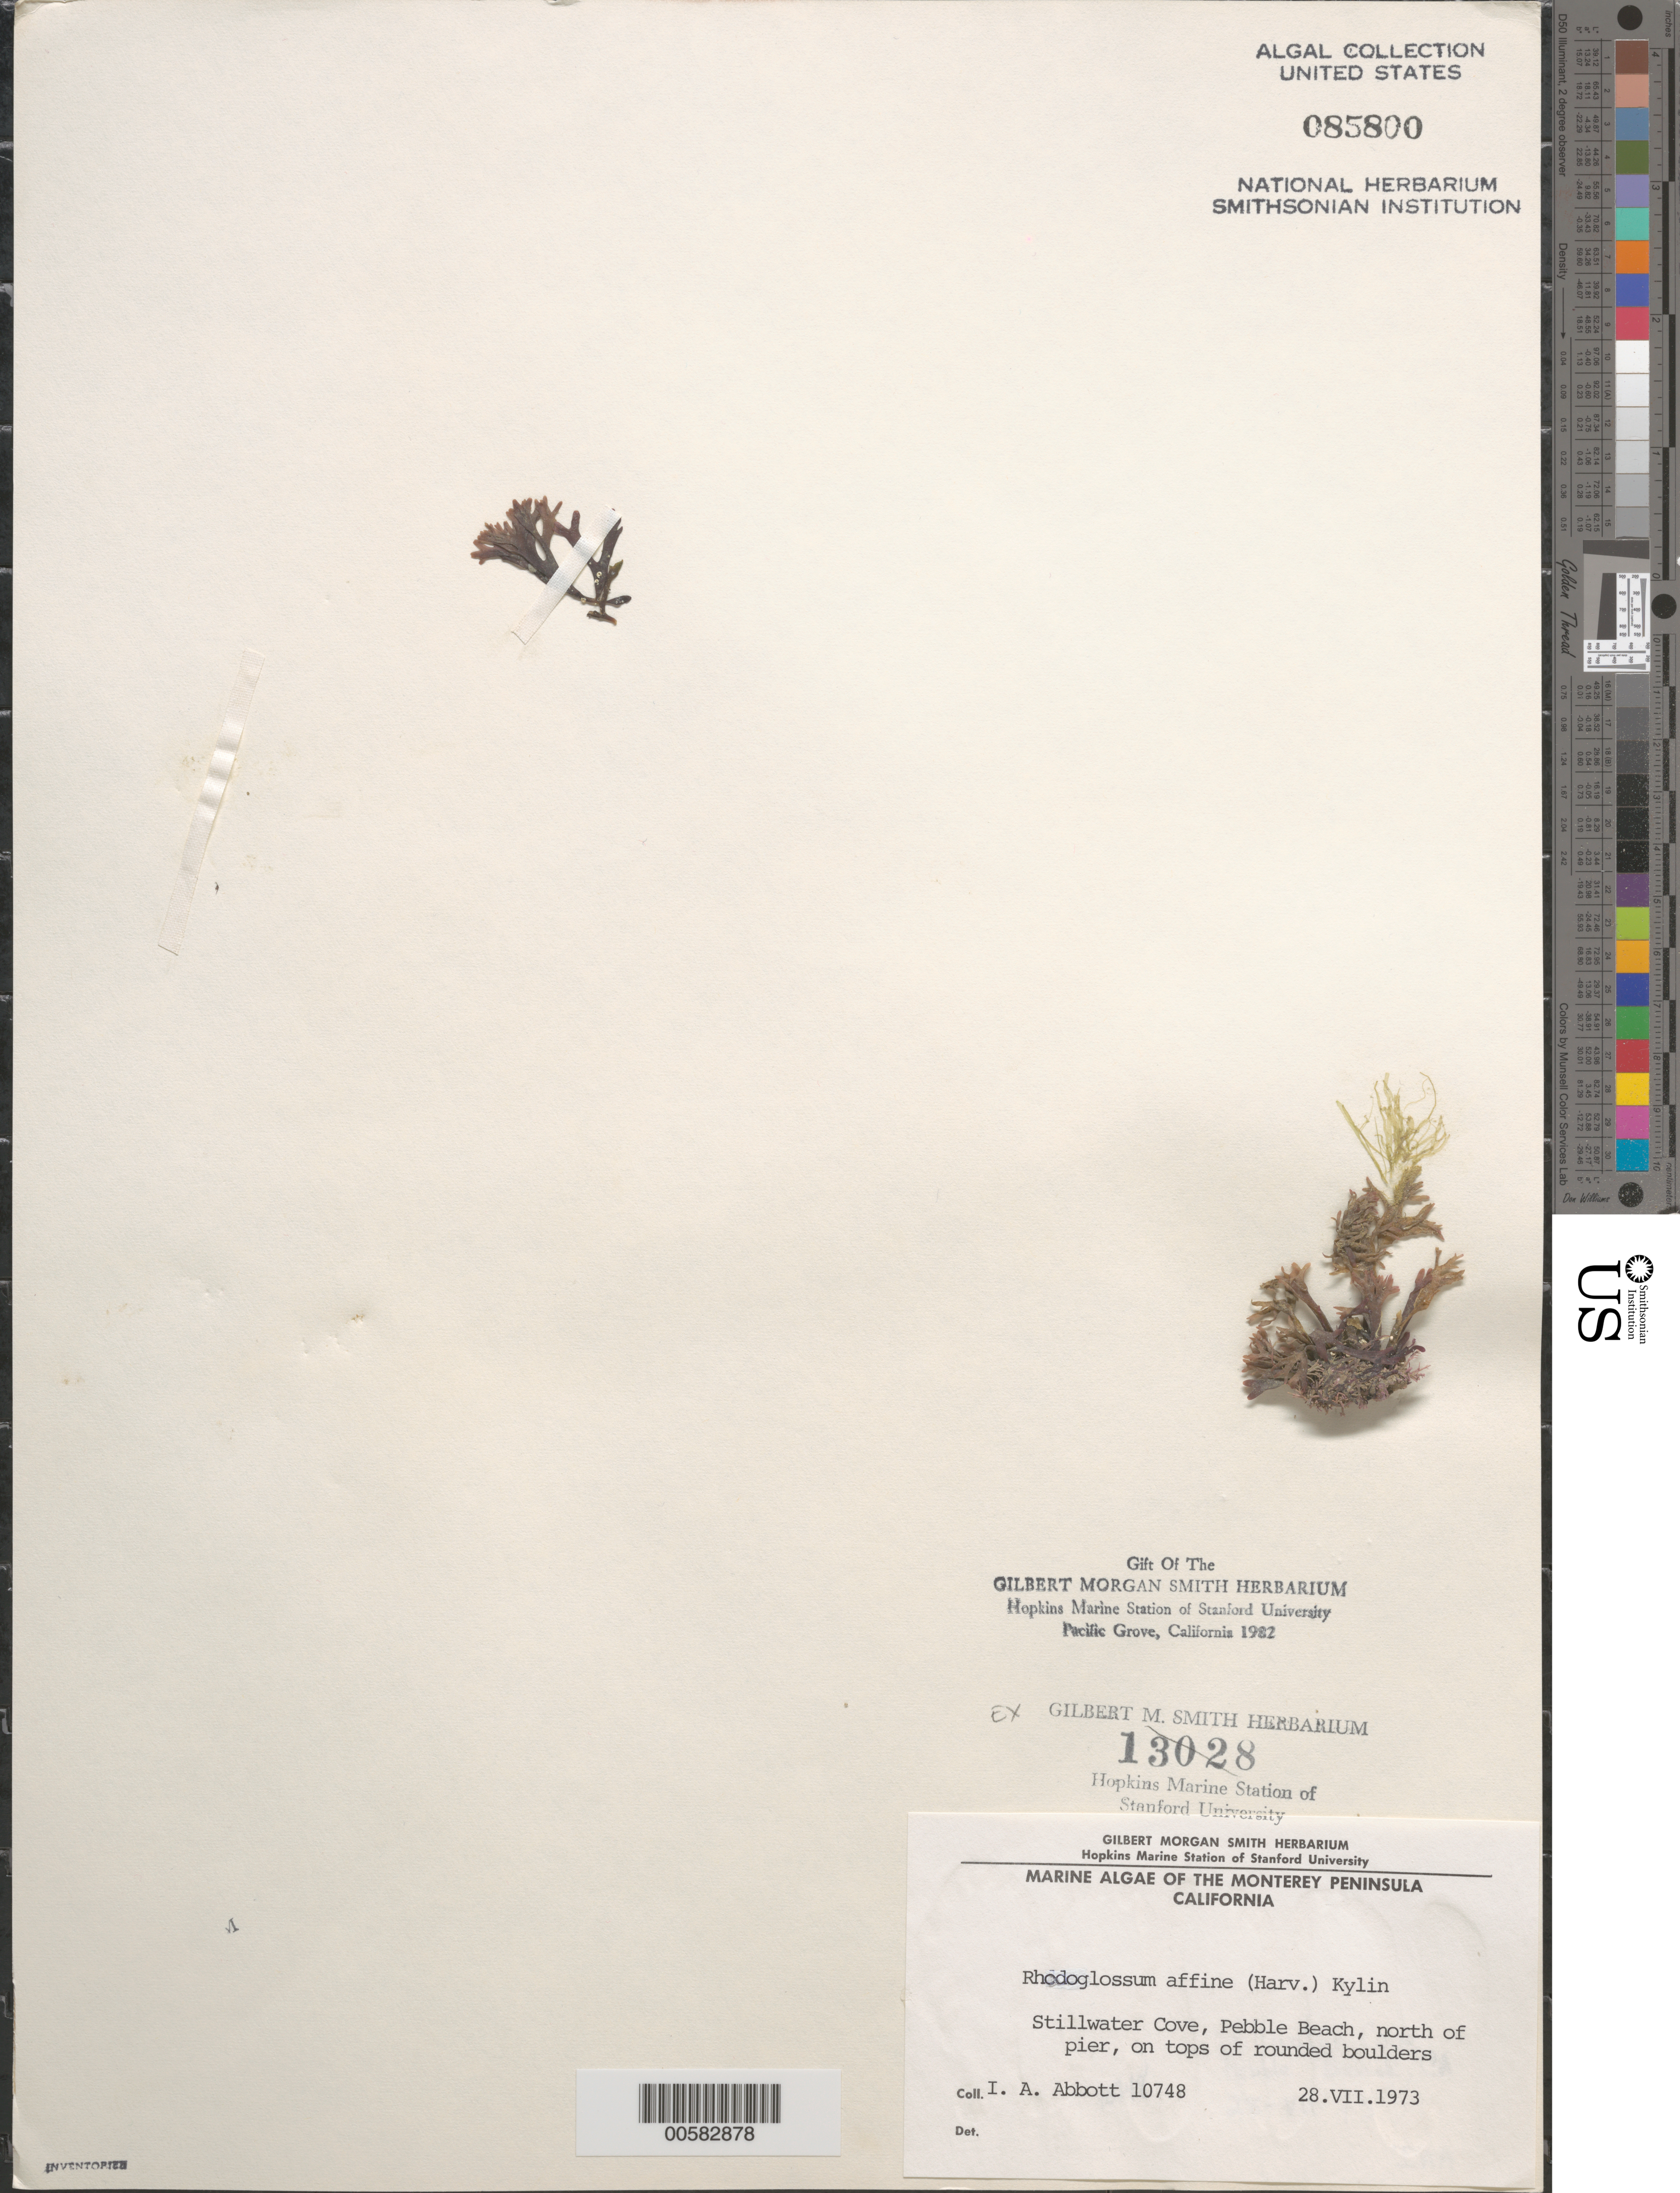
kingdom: Plantae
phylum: Rhodophyta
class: Florideophyceae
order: Gigartinales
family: Gigartinaceae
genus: Mazzaella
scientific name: Mazzaella affinis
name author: (Harvey) Fredericq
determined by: Algae name updating Project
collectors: I. A. Abbott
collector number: IAA 10748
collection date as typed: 28 Jul 1973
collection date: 1973-07-28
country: United States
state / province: California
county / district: Monterey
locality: Stillwater Cove, Pebble Beach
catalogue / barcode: US 85800